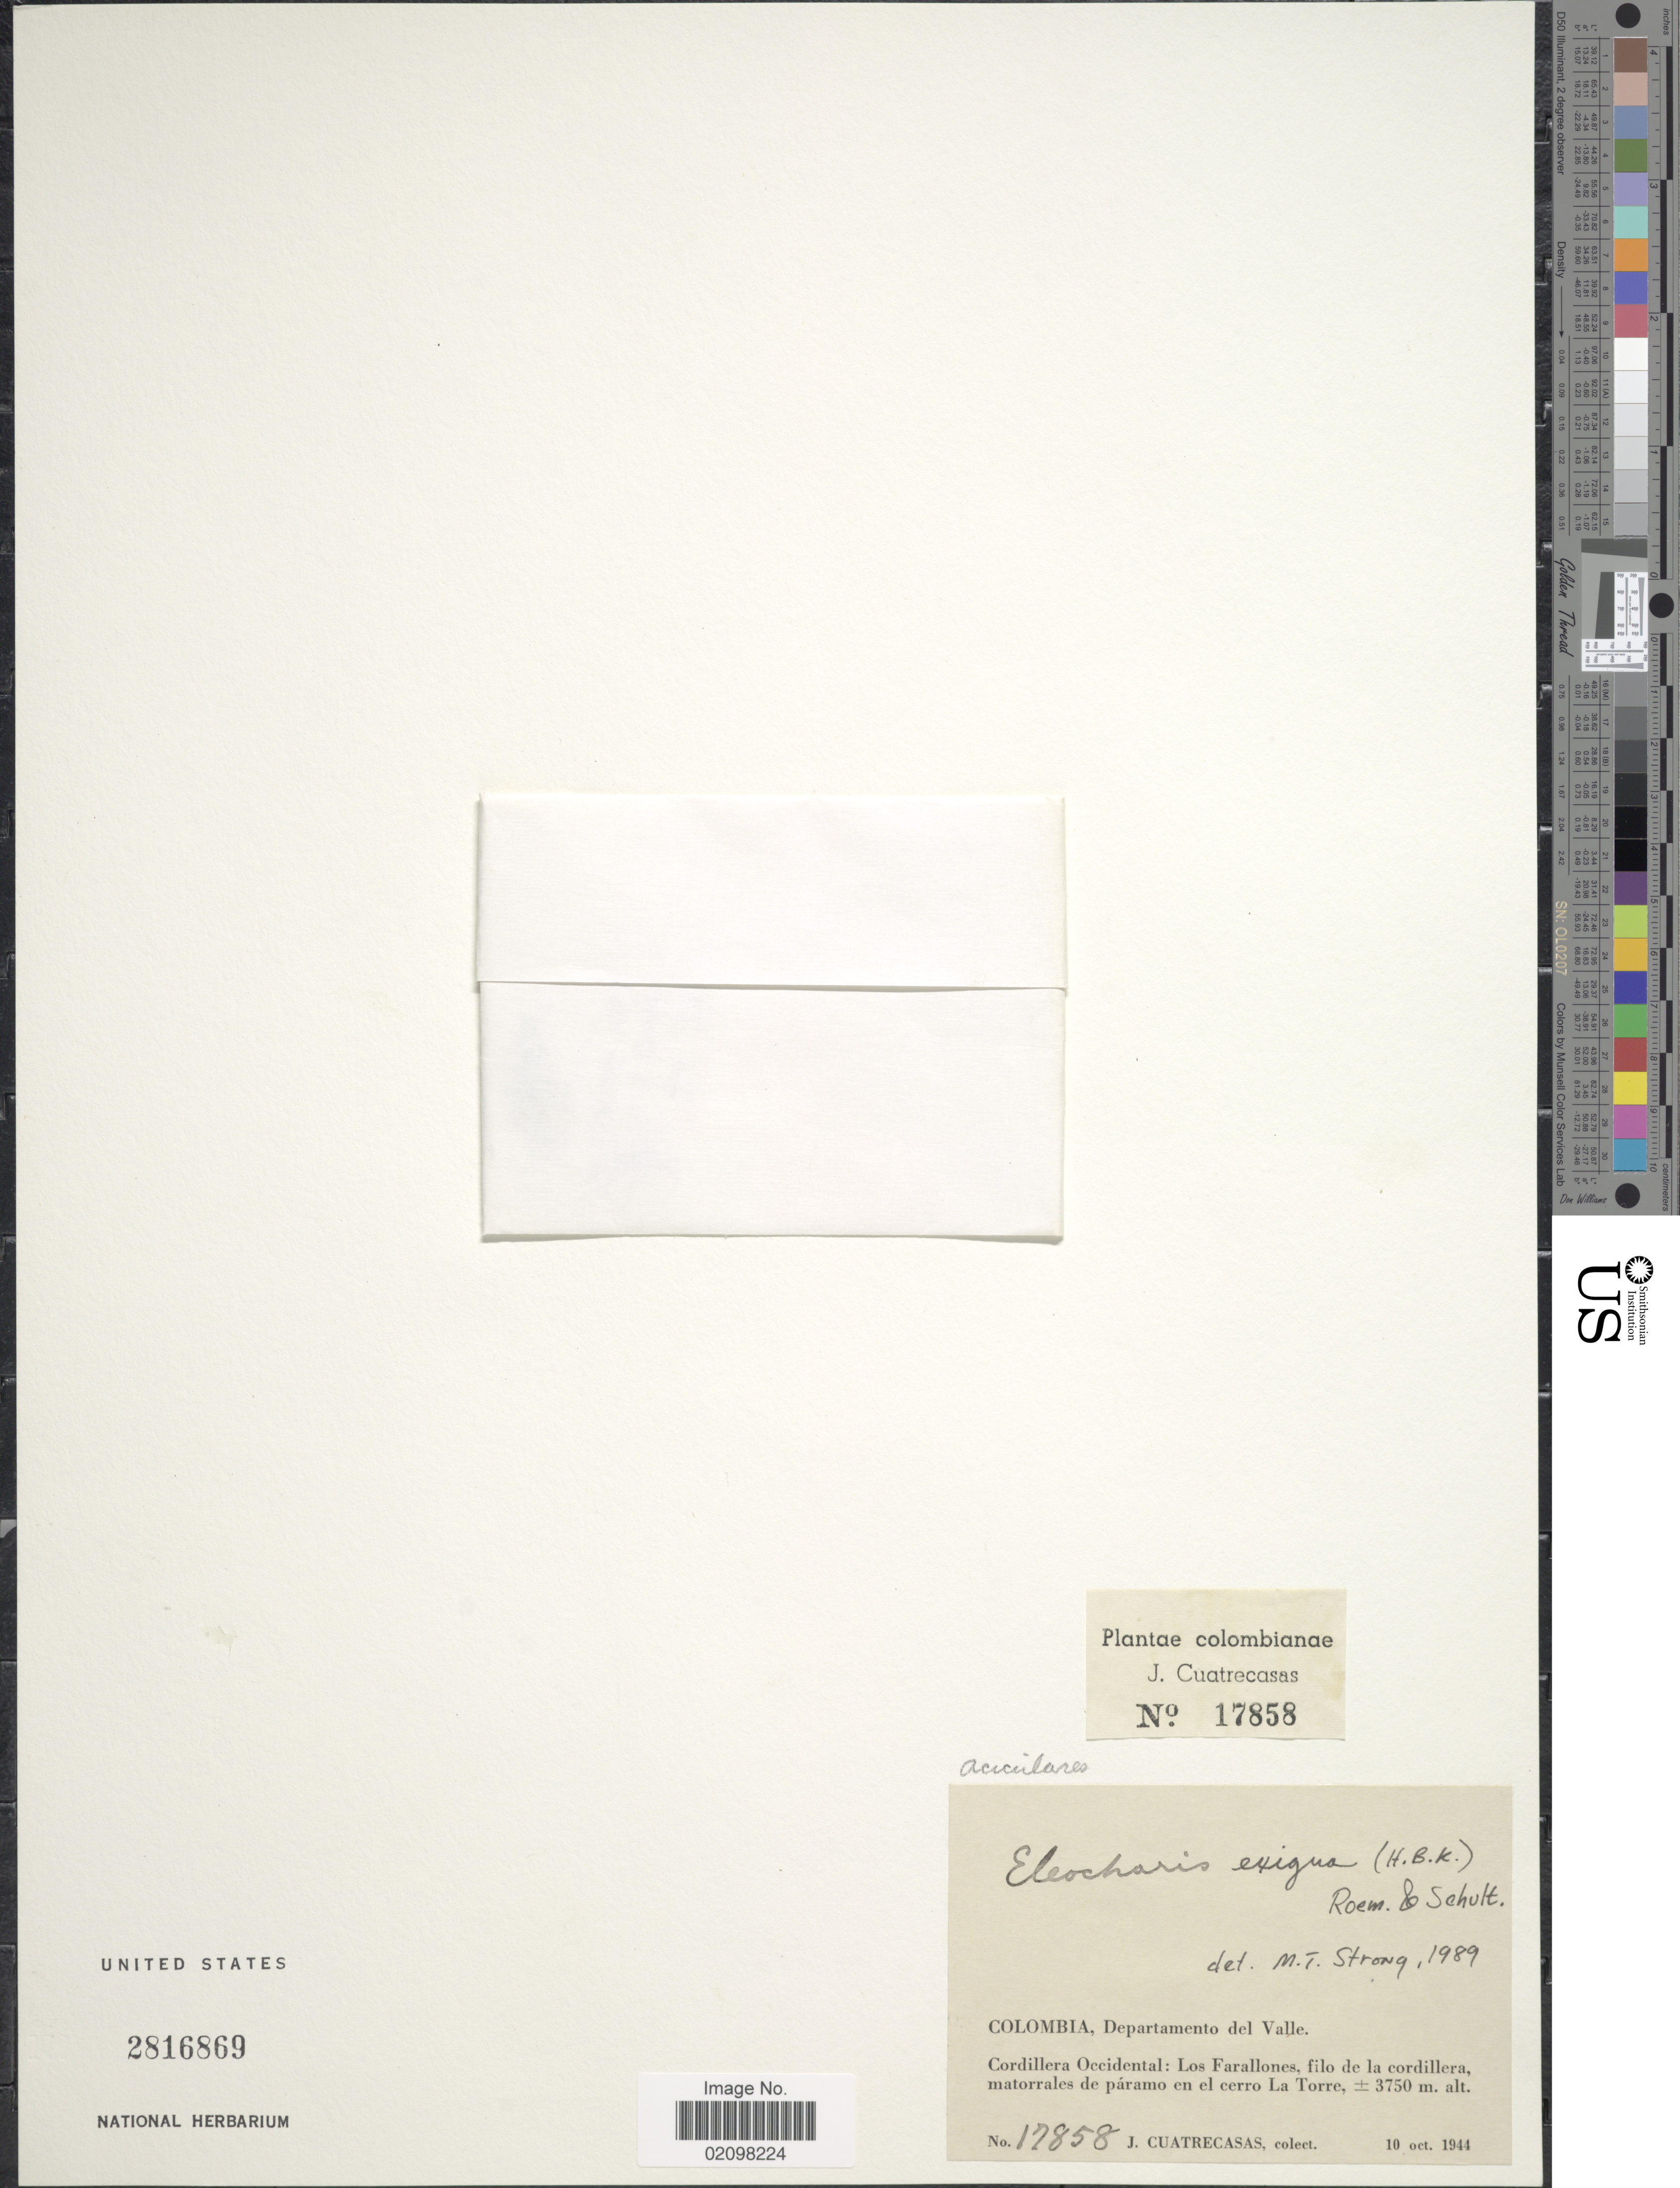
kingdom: Plantae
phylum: Tracheophyta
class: Liliopsida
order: Poales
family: Cyperaceae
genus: Eleocharis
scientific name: Eleocharis exigua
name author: (Kunth) Roem. & Schult.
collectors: J. Cuatrecasas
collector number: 12858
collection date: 1944-10-10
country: Colombia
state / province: Valle del Cauca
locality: Departamento del Valle. Cordiller Occidental: Los Farallones, filo de la cordillera, matorrales de páramo en el cerro La Torre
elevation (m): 3750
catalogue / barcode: US 2816869